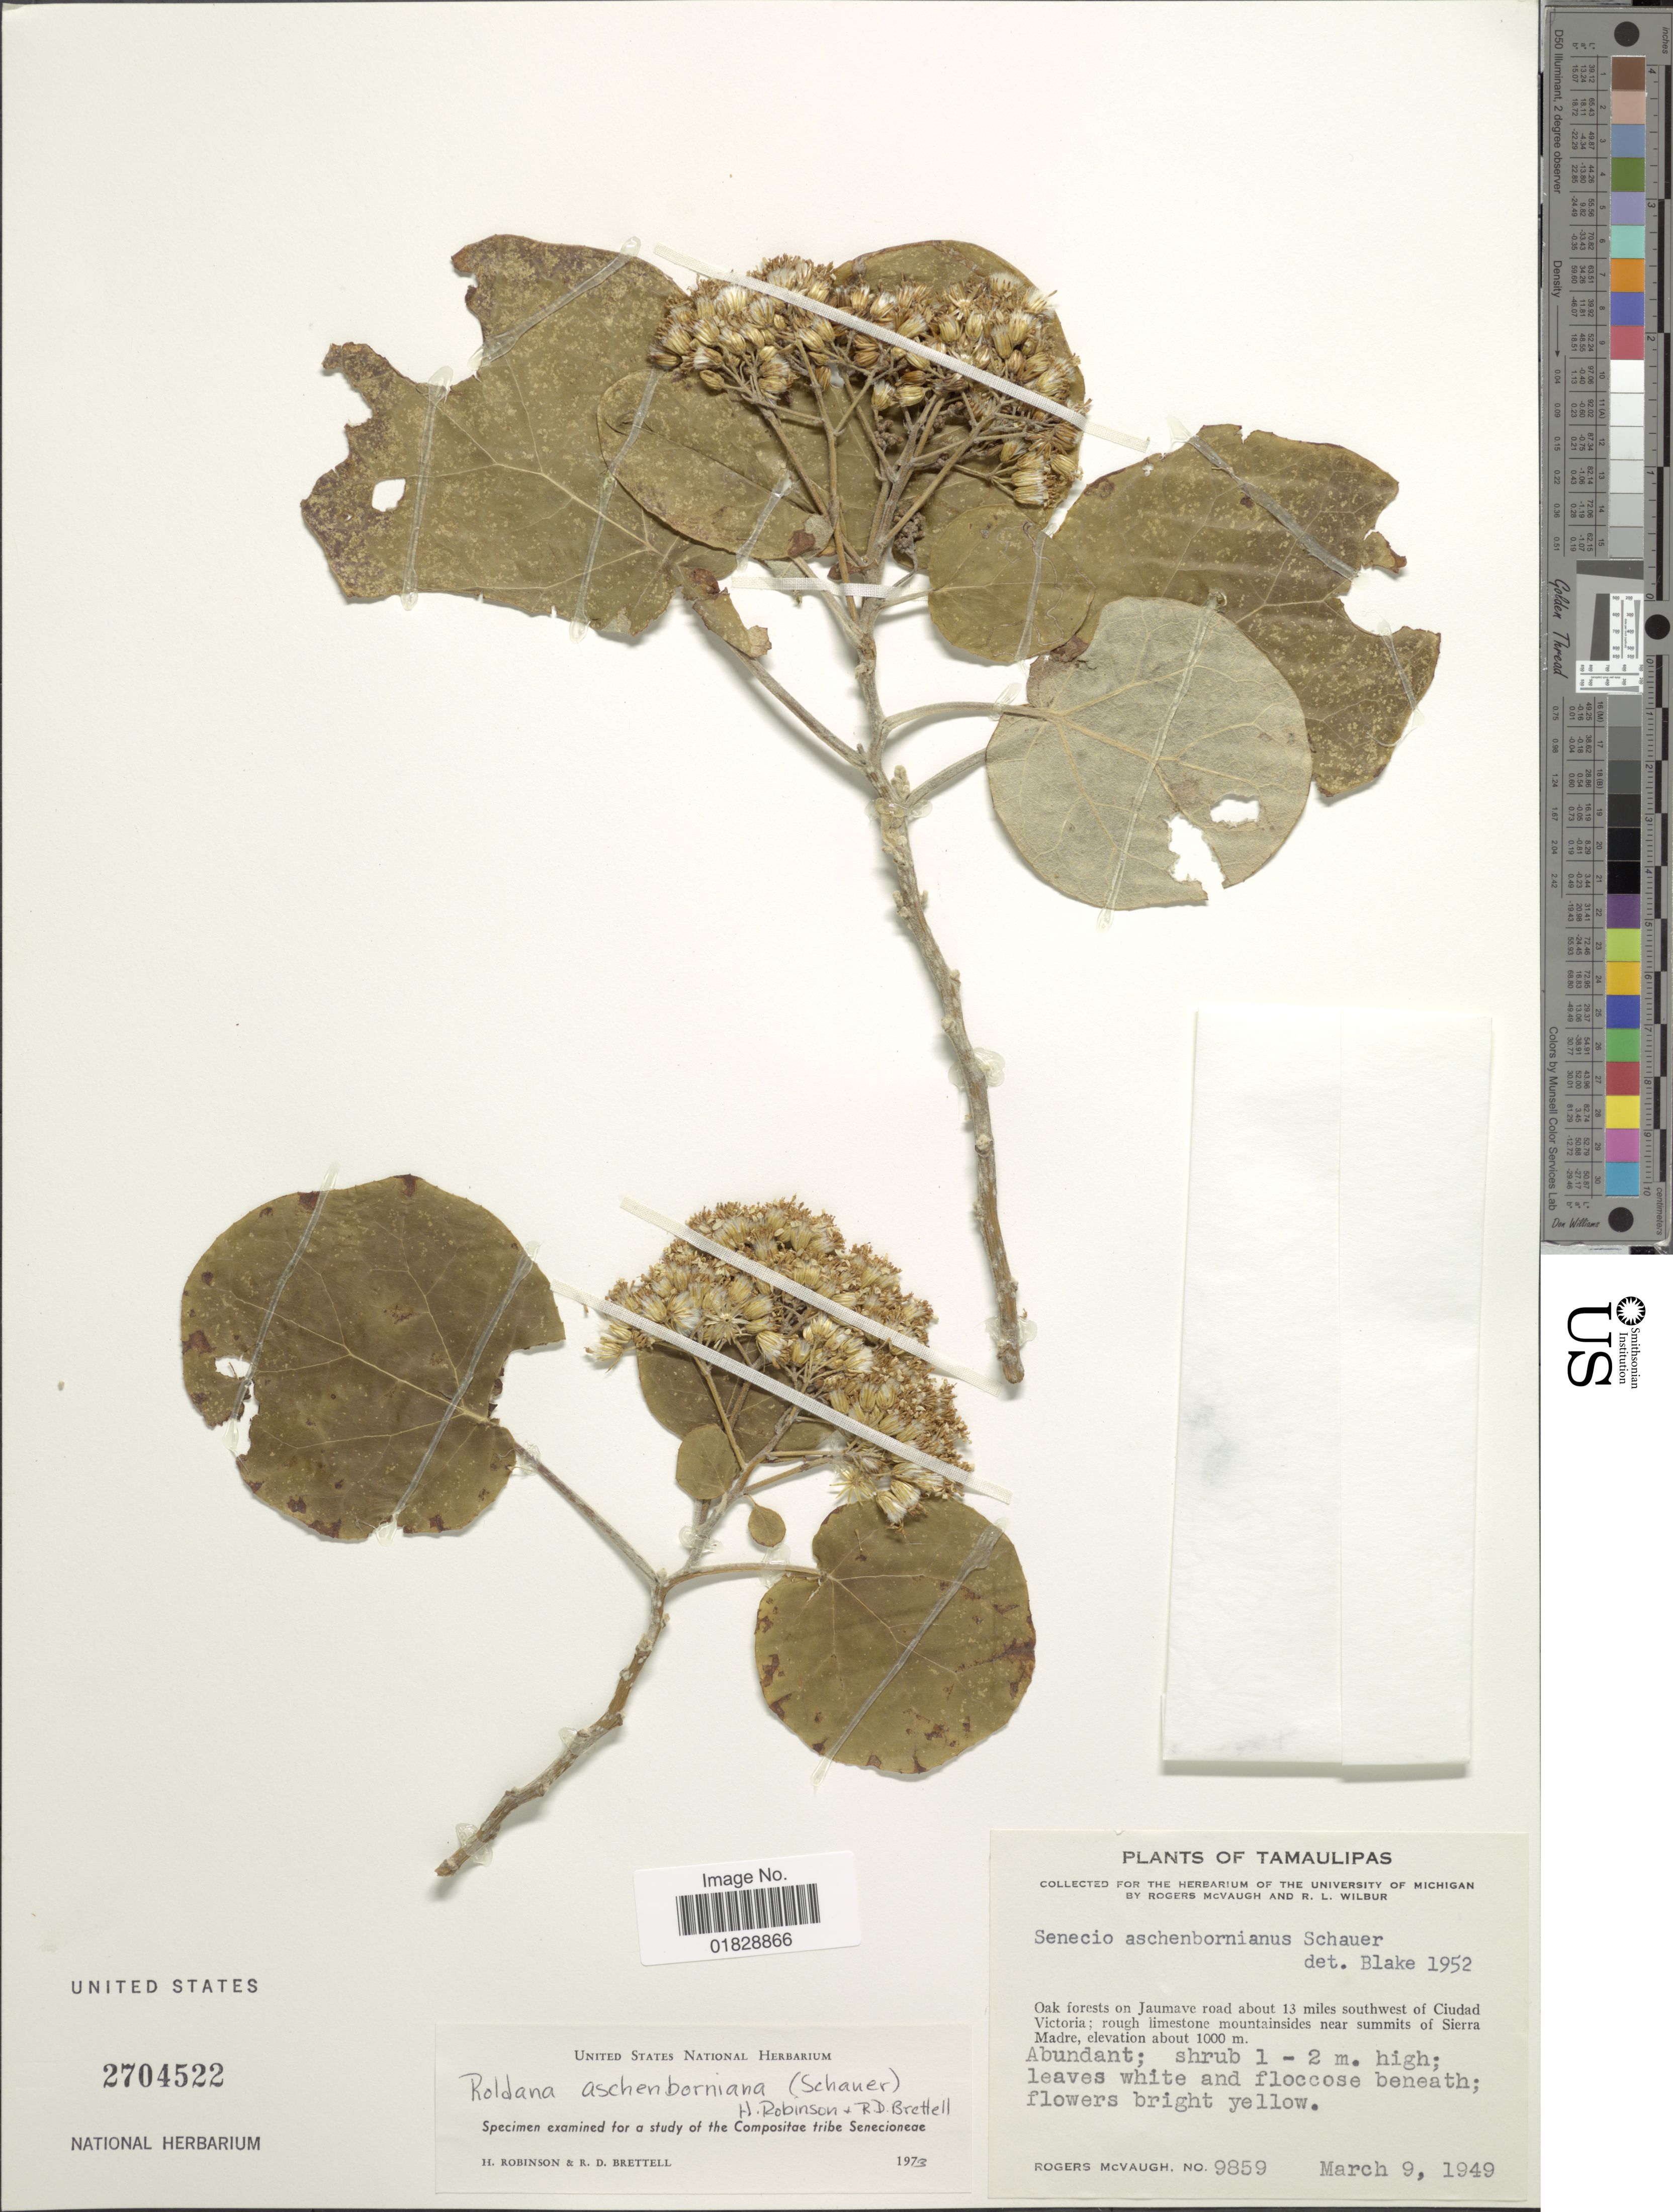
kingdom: Plantae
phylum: Tracheophyta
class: Magnoliopsida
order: Asterales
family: Asteraceae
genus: Roldana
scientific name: Roldana aschenborniana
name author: (S. Schauer) H. Rob. & Brettell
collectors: R. McVaugh & R. L. Wilbur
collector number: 9859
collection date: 1949-03-09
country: Mexico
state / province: Tamaulipas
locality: Oak forests on Jaumave road about 13 miles southwest of Ciudad Victoria; rough limestone mountainsides near summits of Sierra Madre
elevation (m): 1000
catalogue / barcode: US 2704522